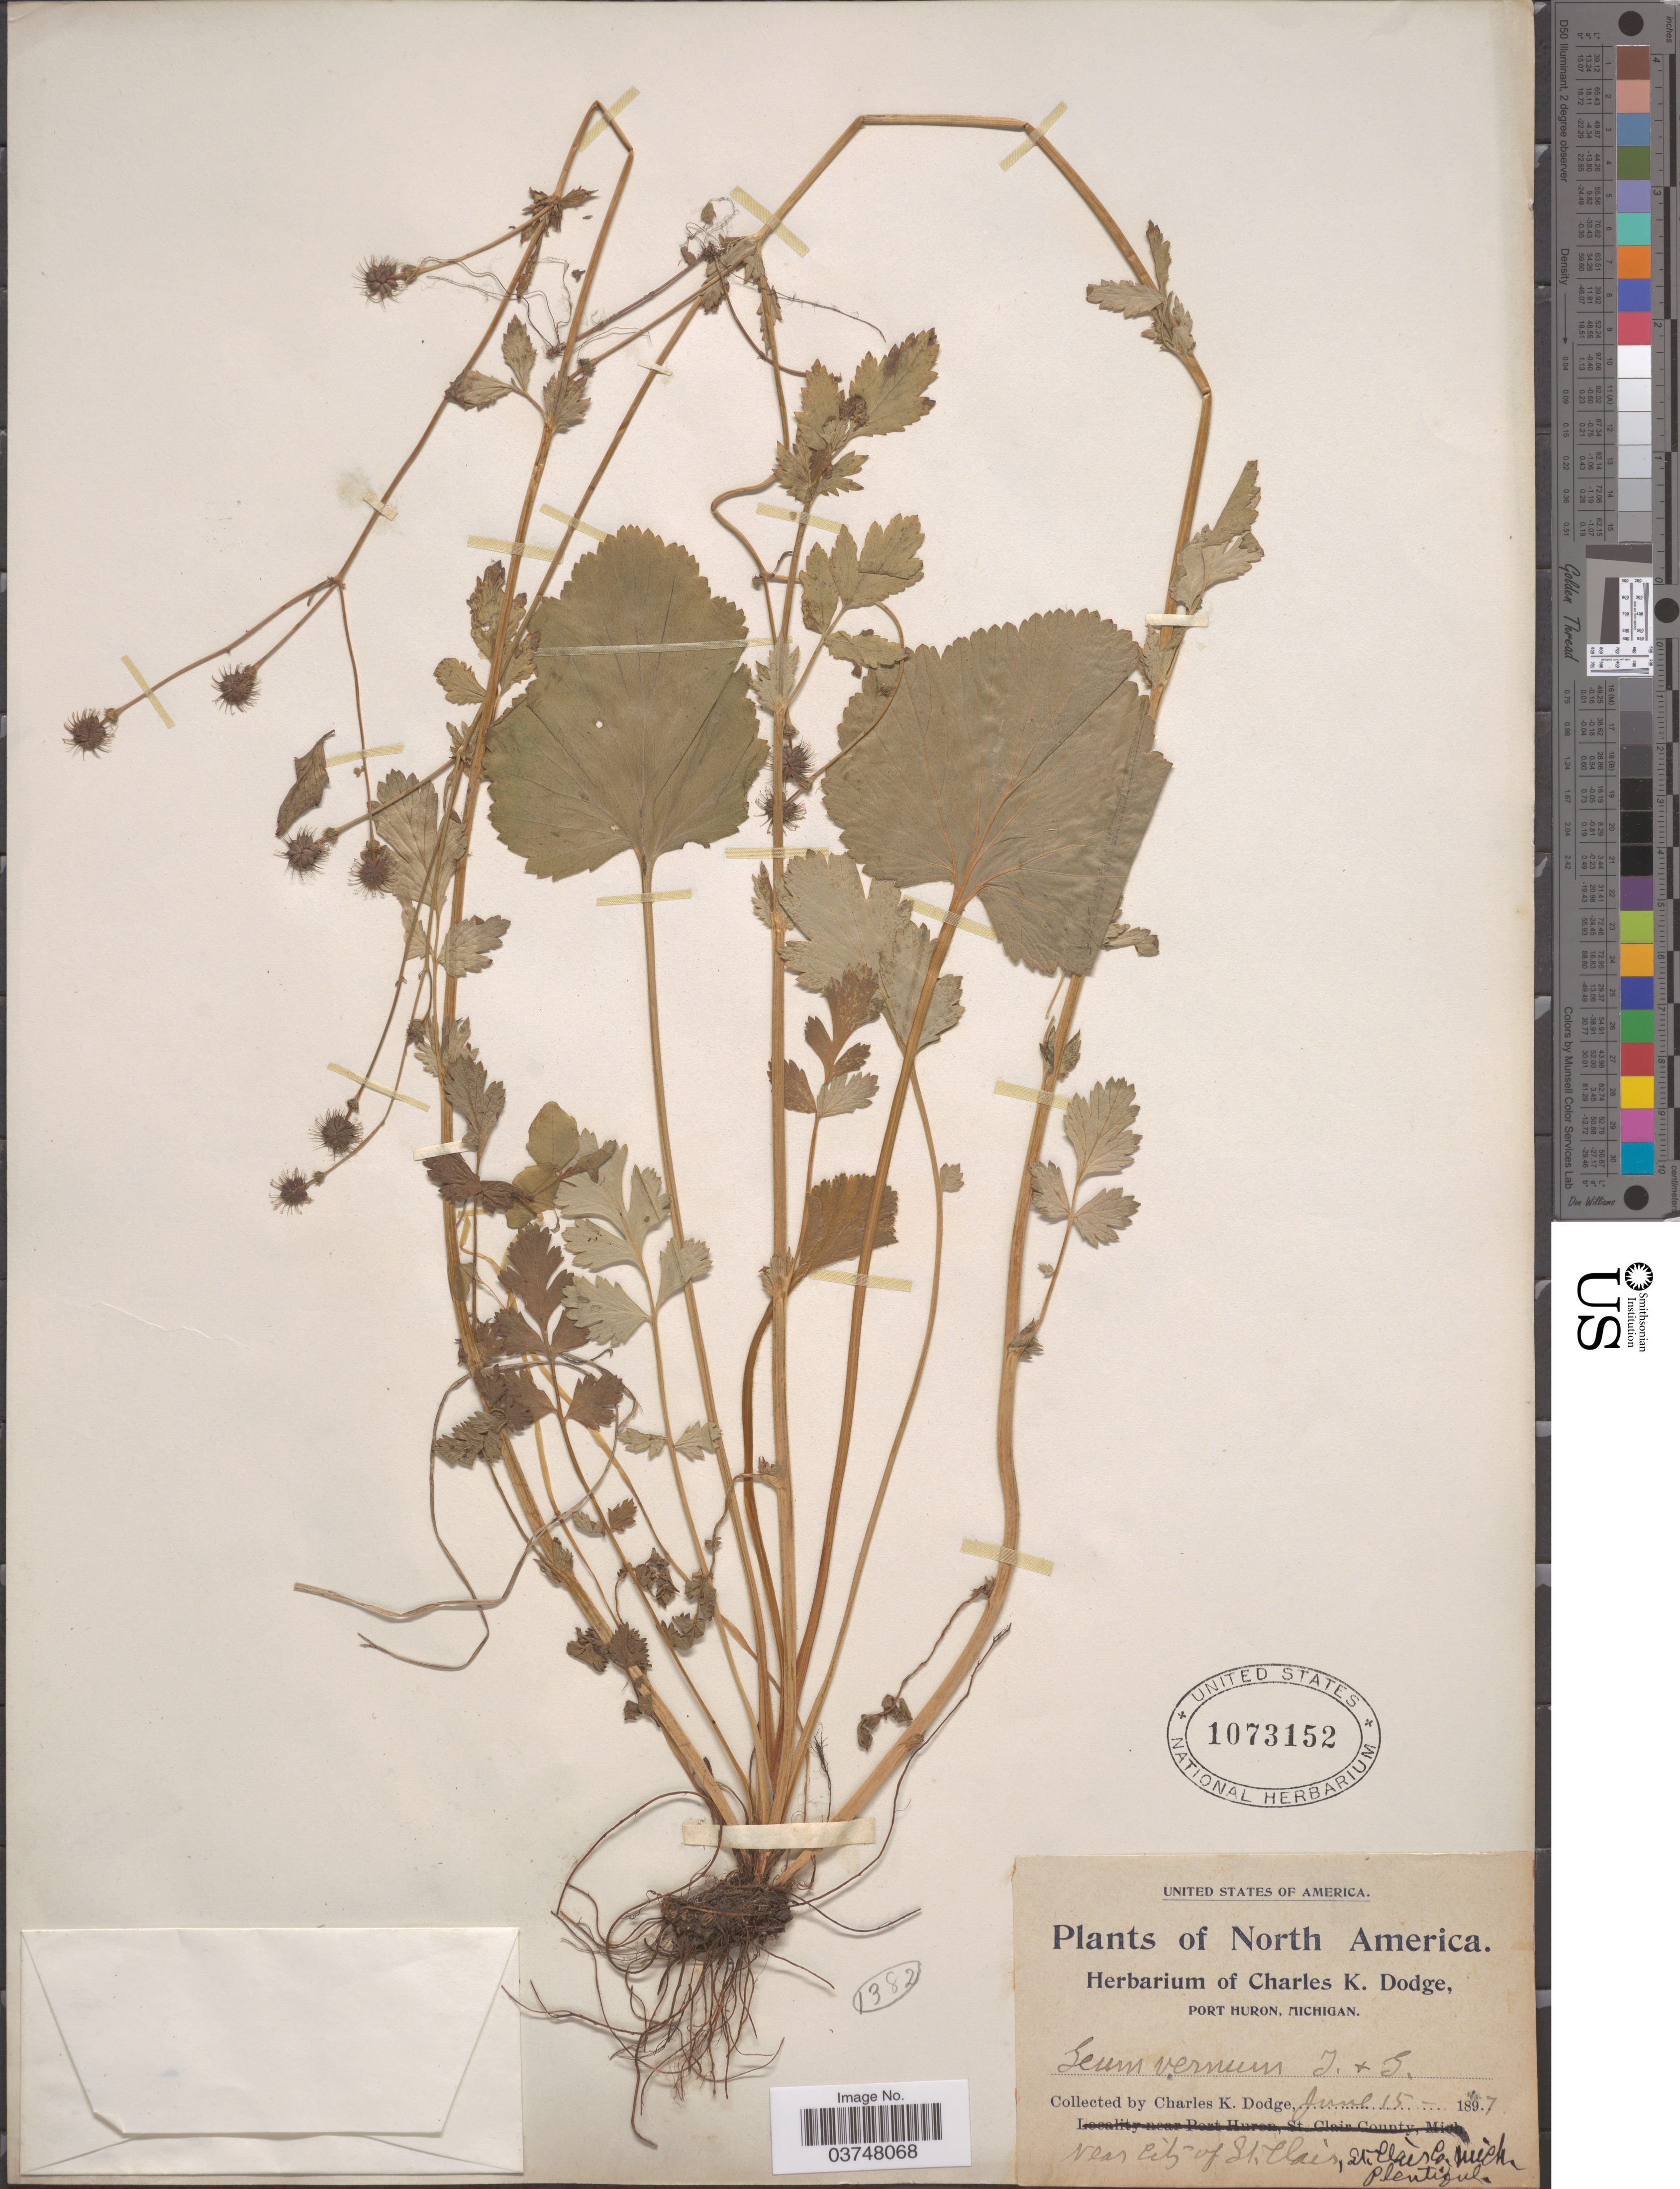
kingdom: Plantae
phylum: Tracheophyta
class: Magnoliopsida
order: Rosales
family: Rosaceae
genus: Geum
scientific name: Geum vernum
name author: (Raf.) Torr. & A. Gray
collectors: C. K. Dodge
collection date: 1897-06-15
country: United States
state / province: Michigan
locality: Near City of St. Clair, St. Clair Co.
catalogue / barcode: US 1073152